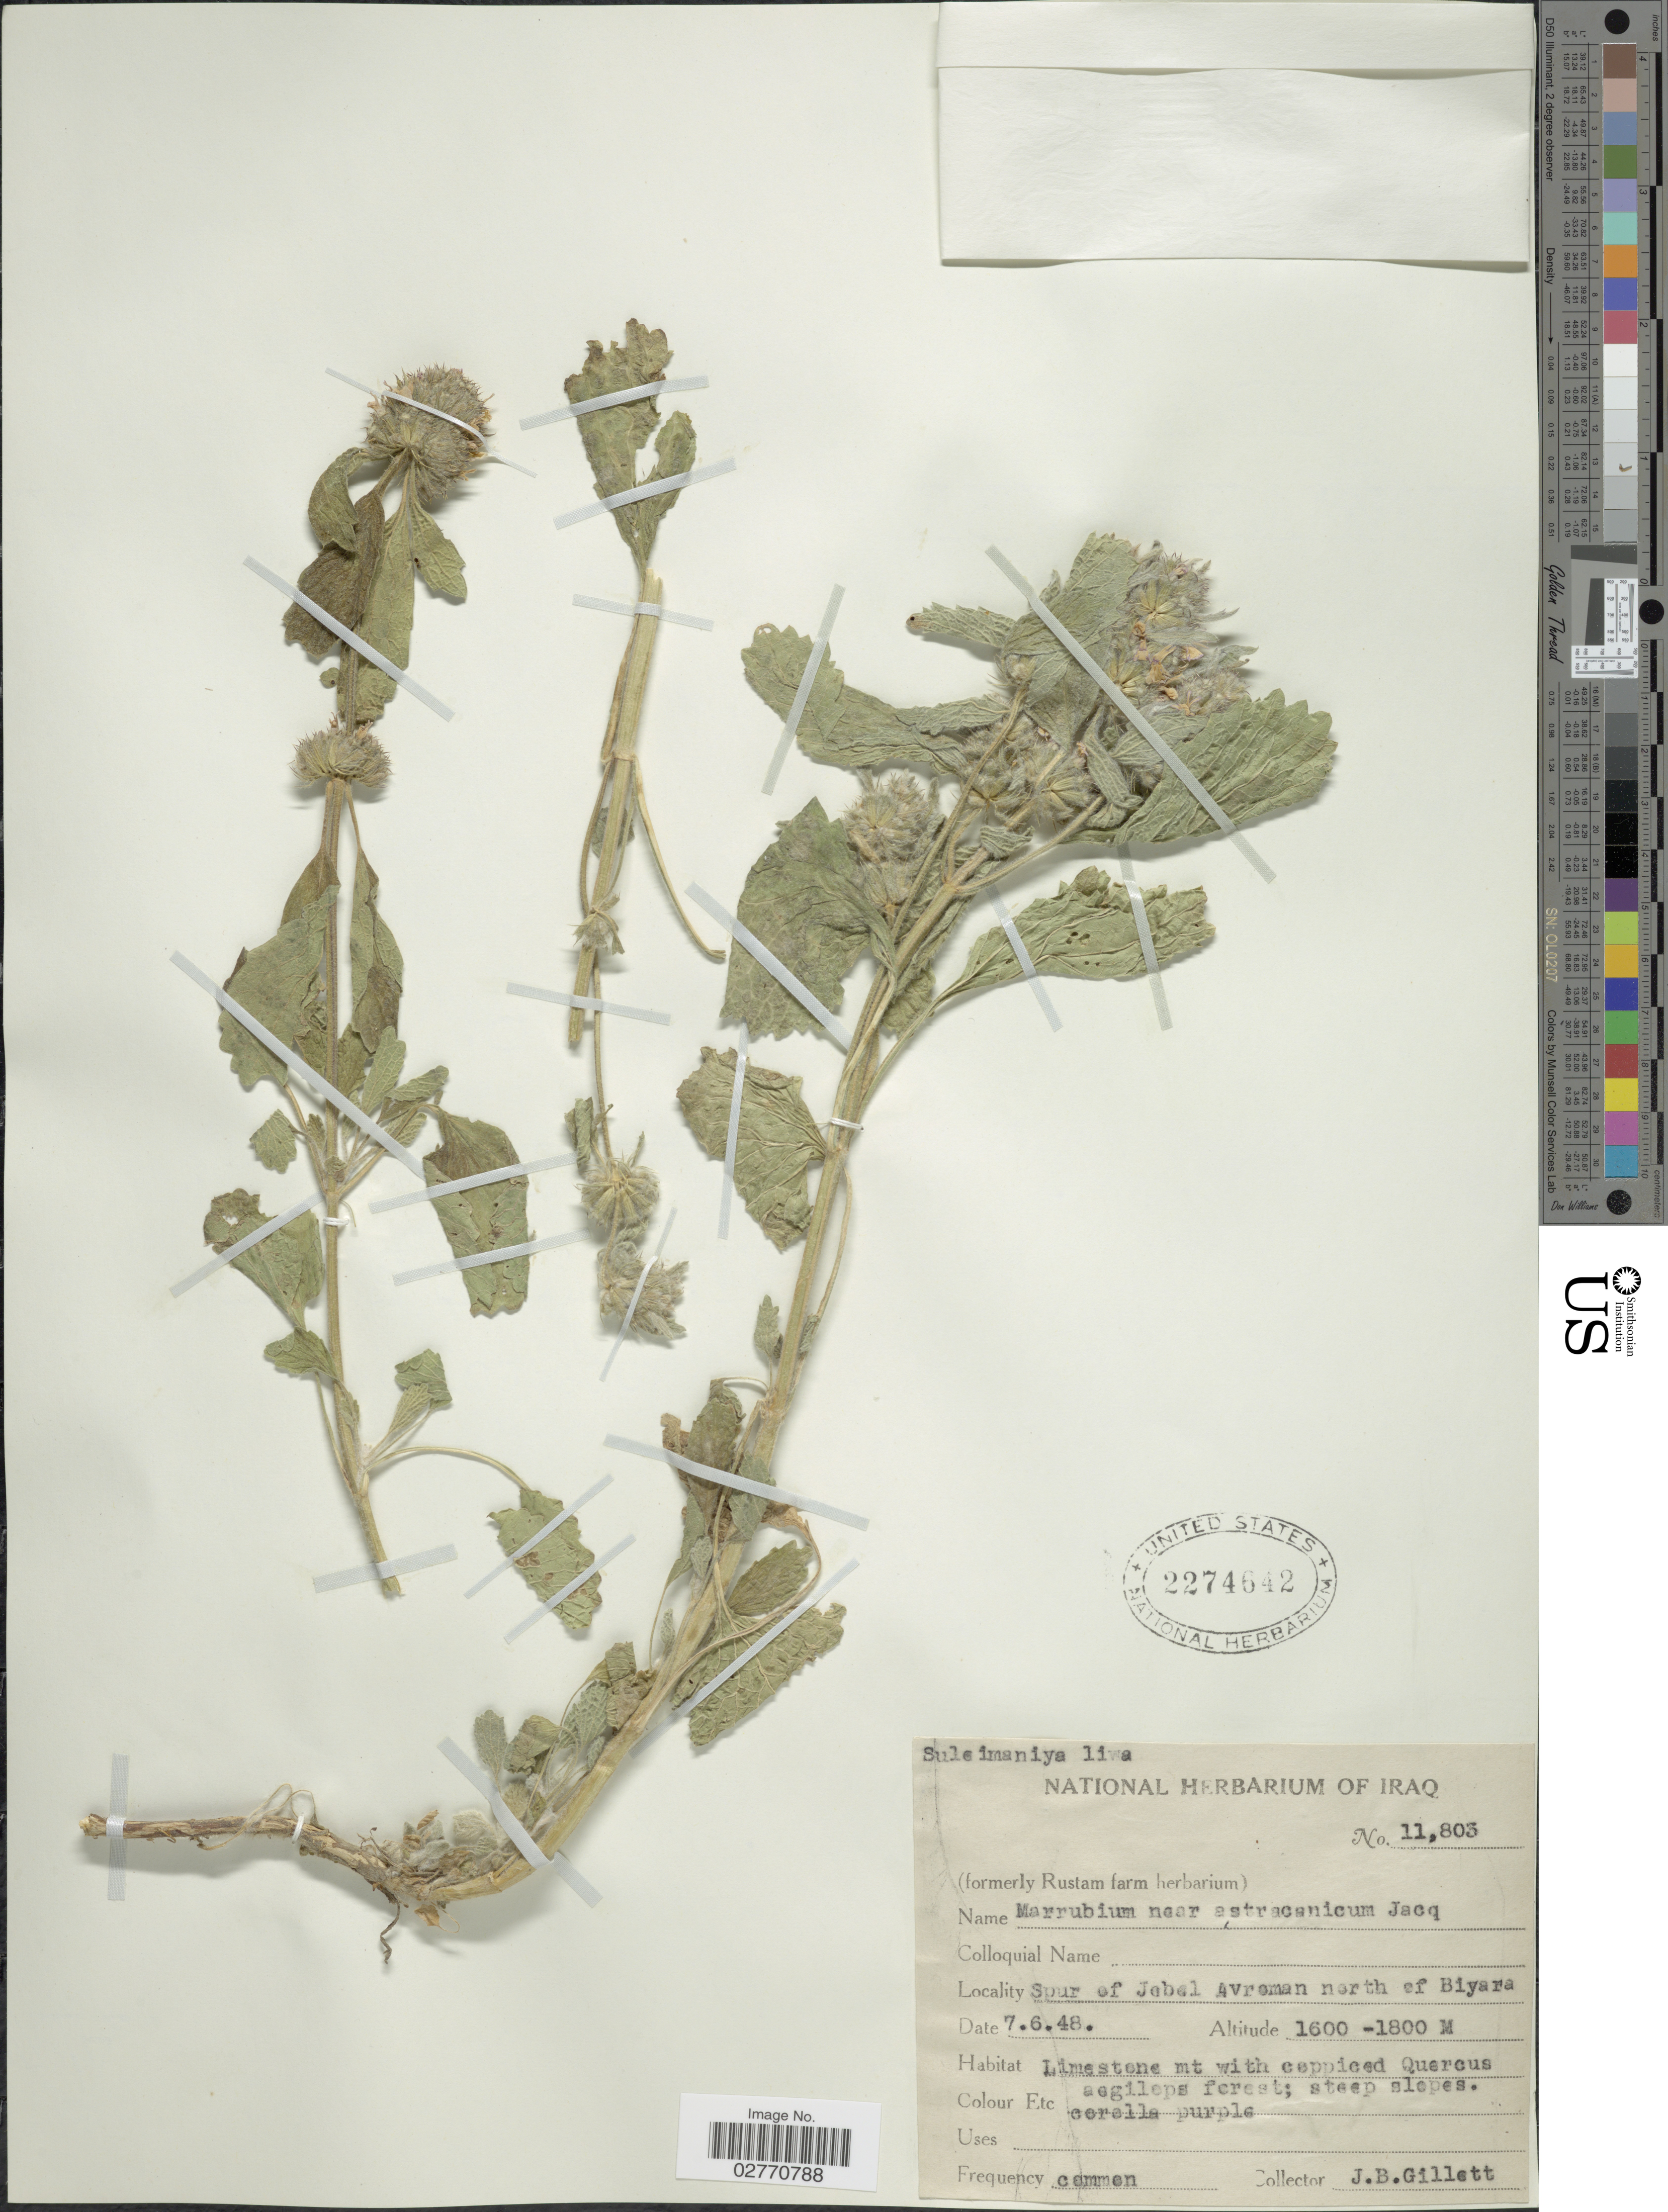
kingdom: Plantae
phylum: Tracheophyta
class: Magnoliopsida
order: Lamiales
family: Lamiaceae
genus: Marrubium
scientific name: Marrubium astracanicum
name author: Jacq.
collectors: J. B. Gillett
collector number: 11803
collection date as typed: Transcribed d/m/y: 7/6/48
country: Iraq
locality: Spur of Jebel Avroman north of Biyara.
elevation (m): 1600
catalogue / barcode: US 2274642